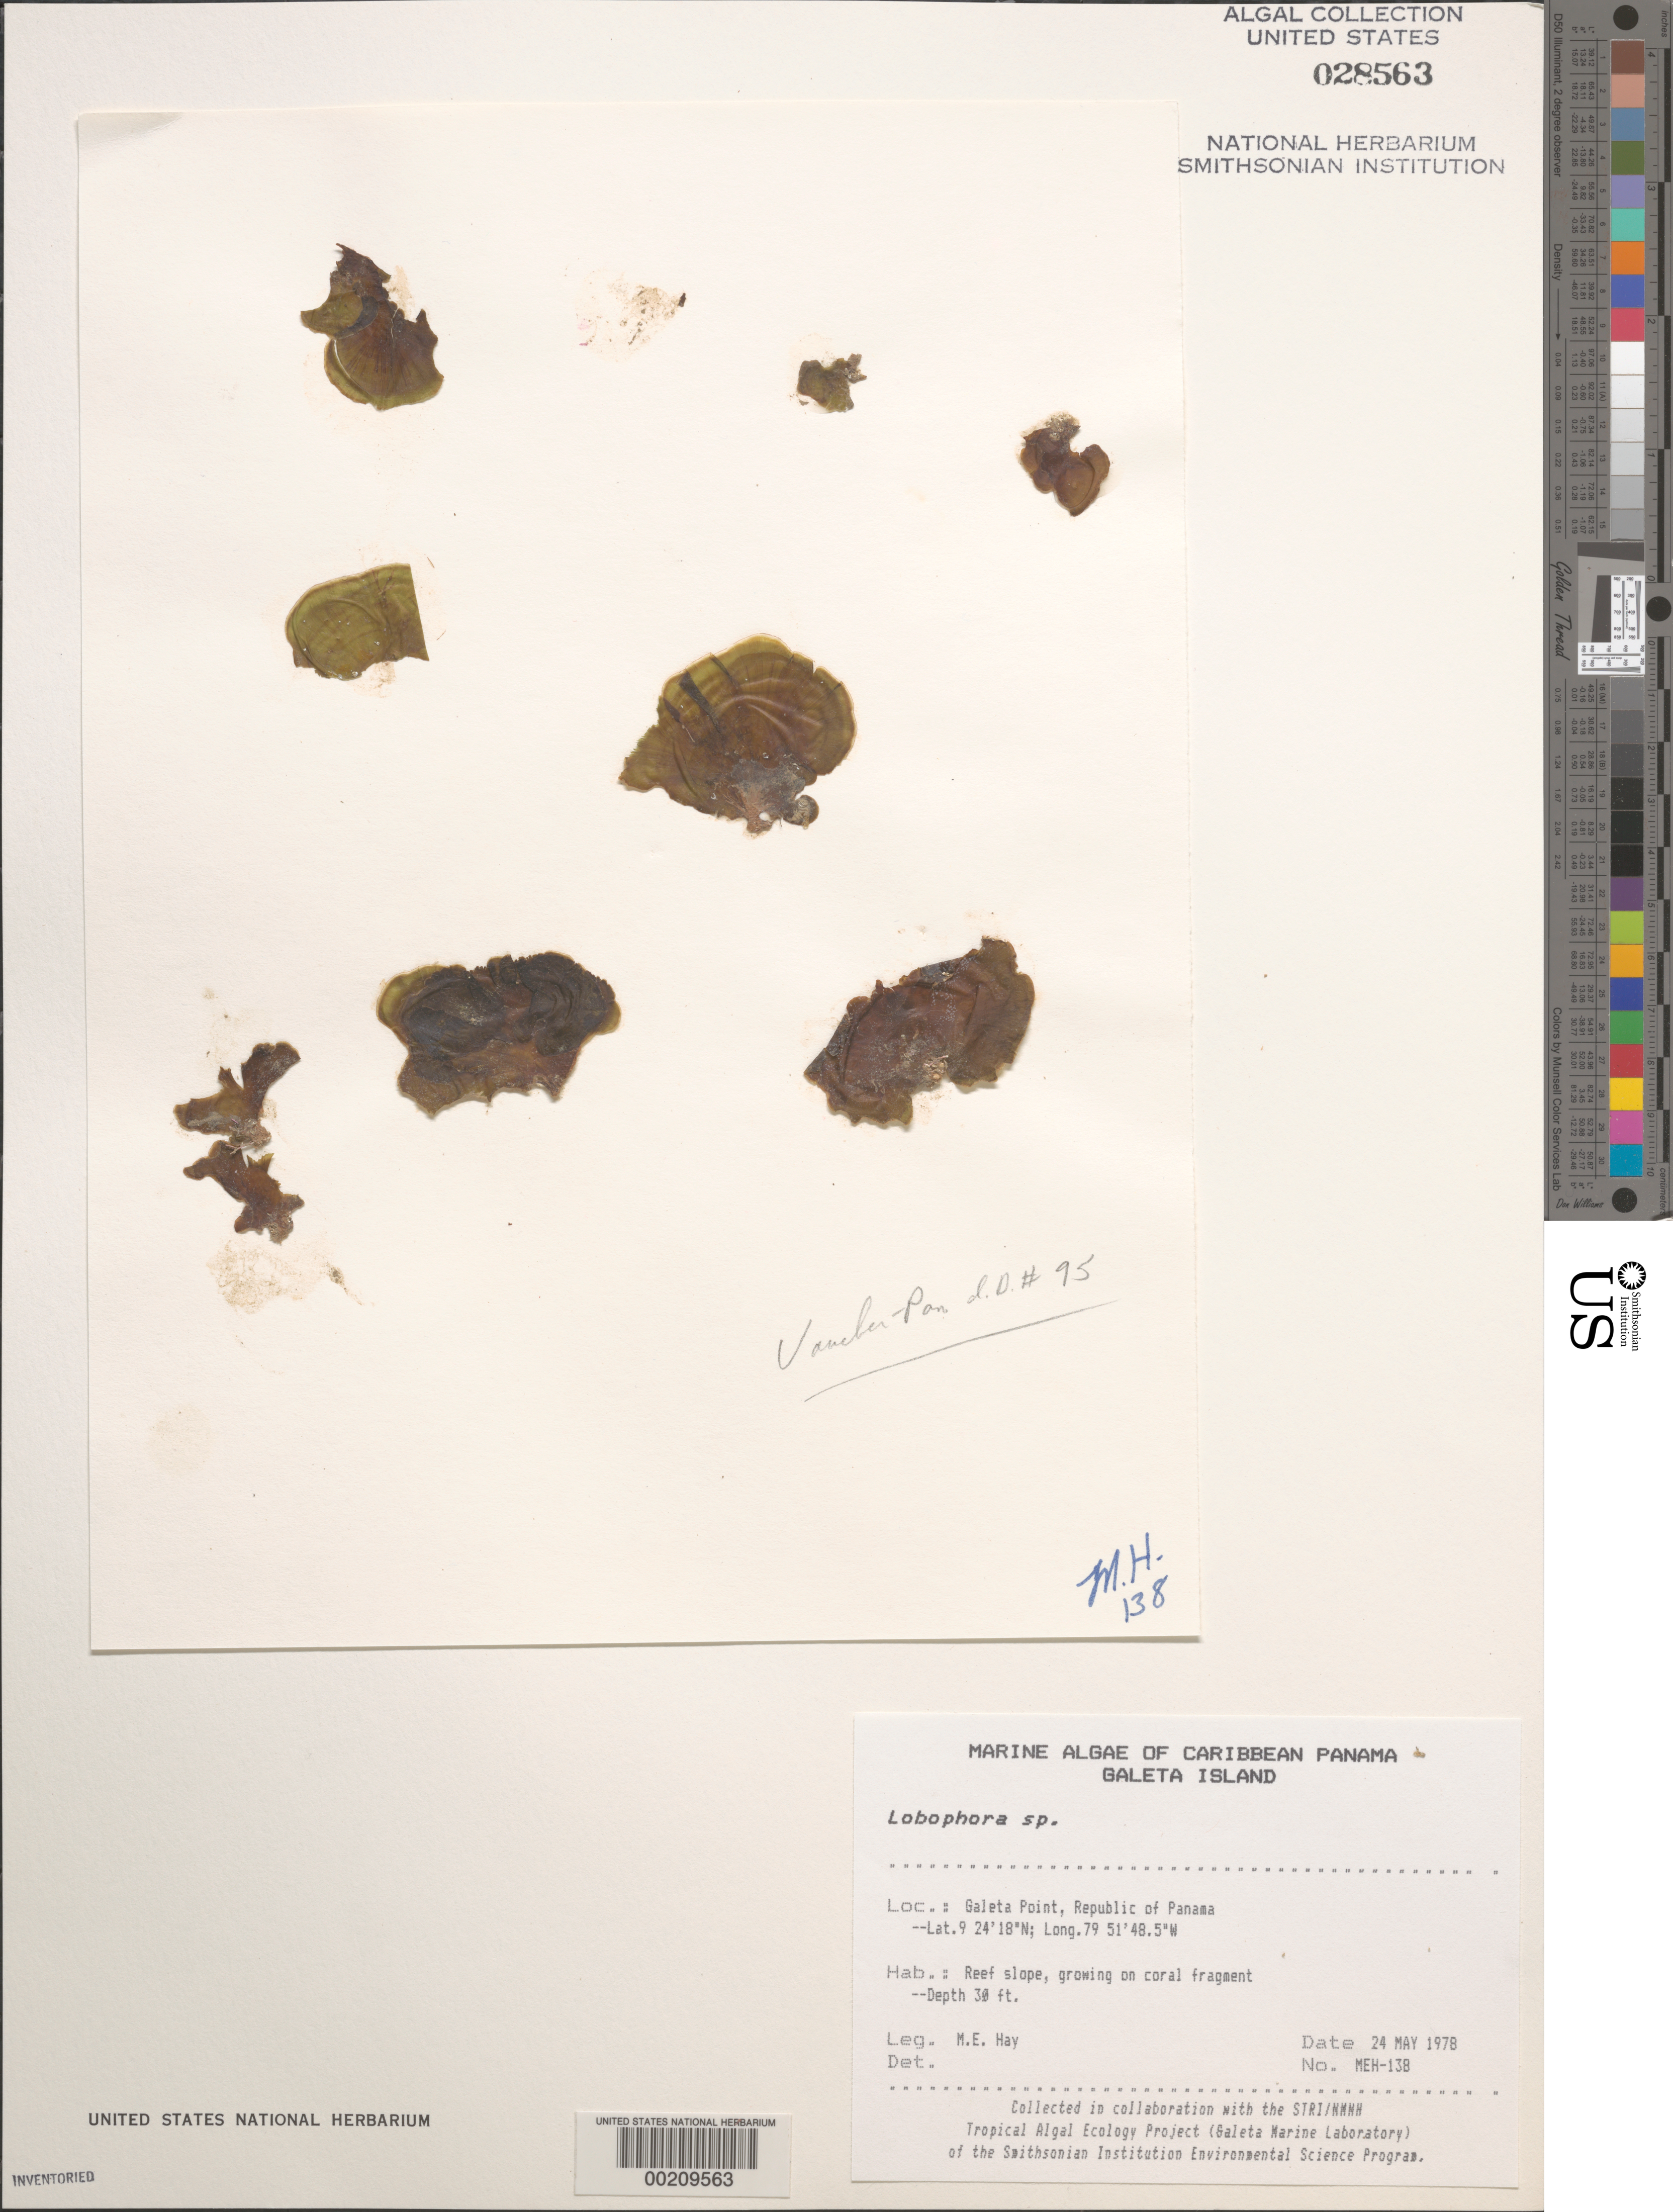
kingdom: Chromista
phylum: Ochrophyta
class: Phaeophyceae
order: Dictyotales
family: Dictyotaceae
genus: Lobophora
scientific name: Lobophora sp.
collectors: M. E. Hay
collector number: MEH-138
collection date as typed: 24 May 1978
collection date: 1978-05-24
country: Panama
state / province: Colón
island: Galeta Island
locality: Galeta Point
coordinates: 9 24' 18" N, 79 51' 48.5" W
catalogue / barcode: US 28563